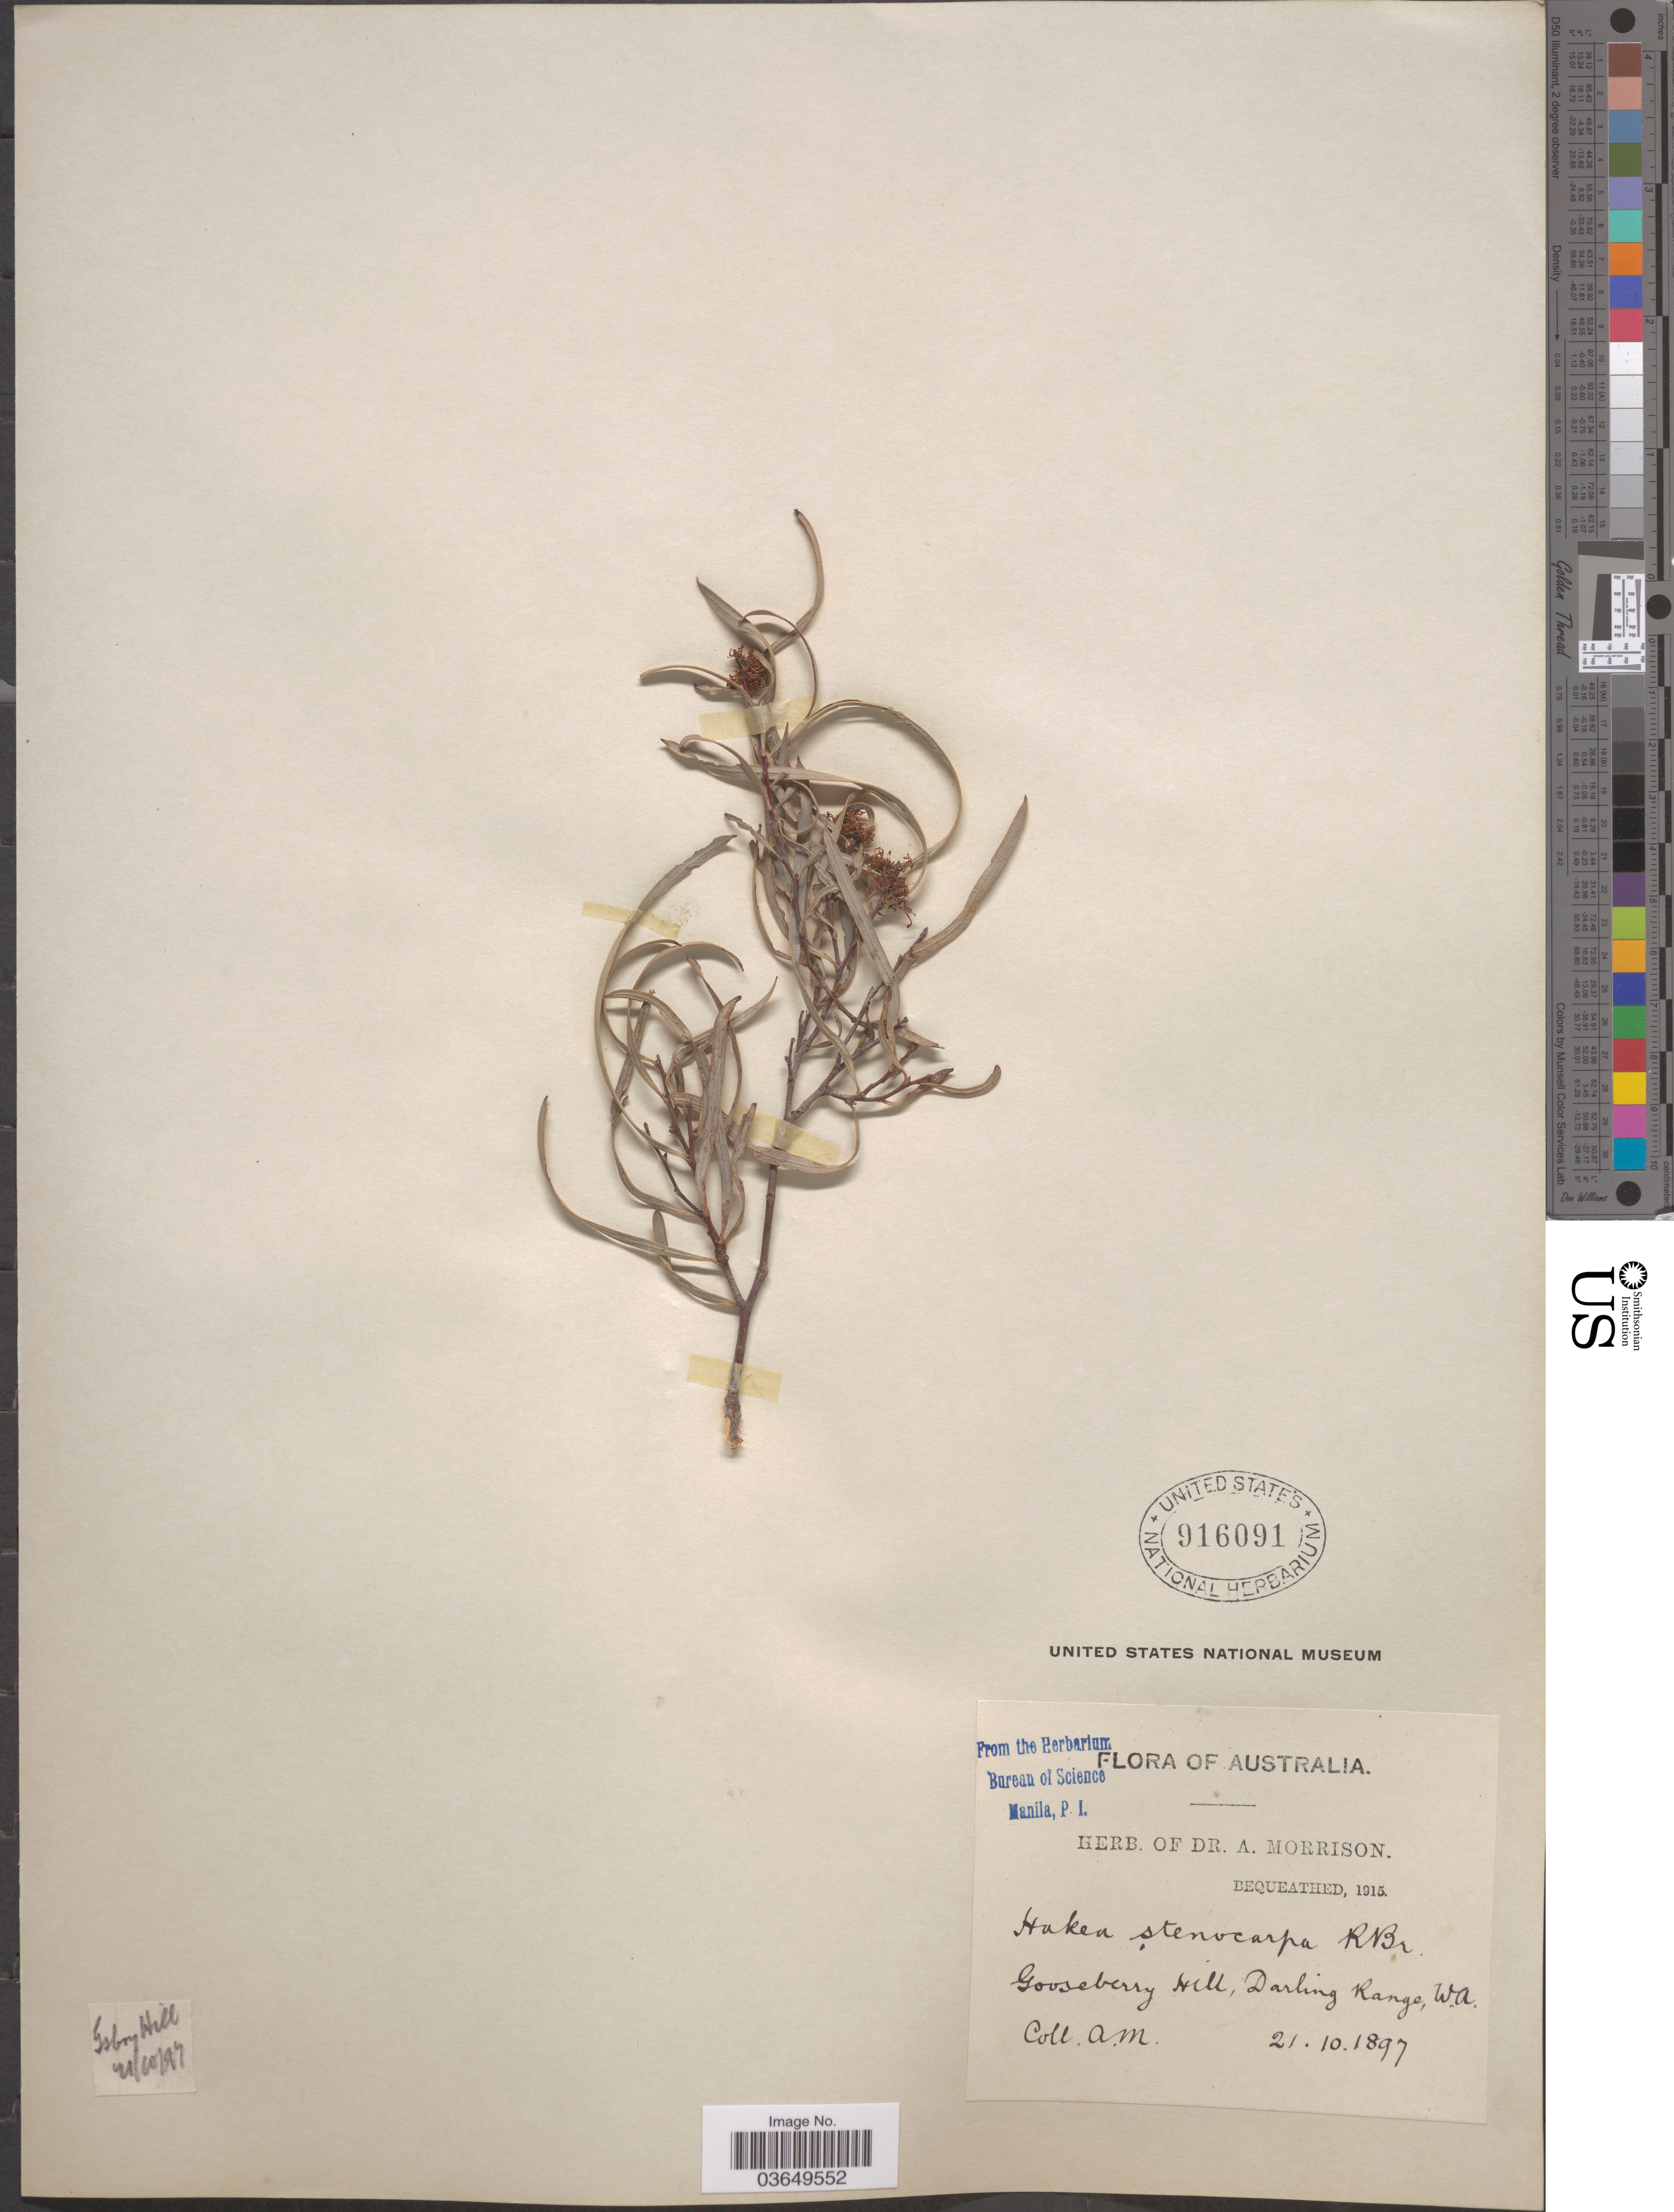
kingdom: Plantae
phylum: Tracheophyta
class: Magnoliopsida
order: Proteales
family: Proteaceae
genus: Hakea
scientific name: Hakea stenocarpa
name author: R. Br.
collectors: A. Morrison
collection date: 1897-10-21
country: Australia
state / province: Western Australia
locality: Gooseberry Hill, Darling Range.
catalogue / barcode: US 916091